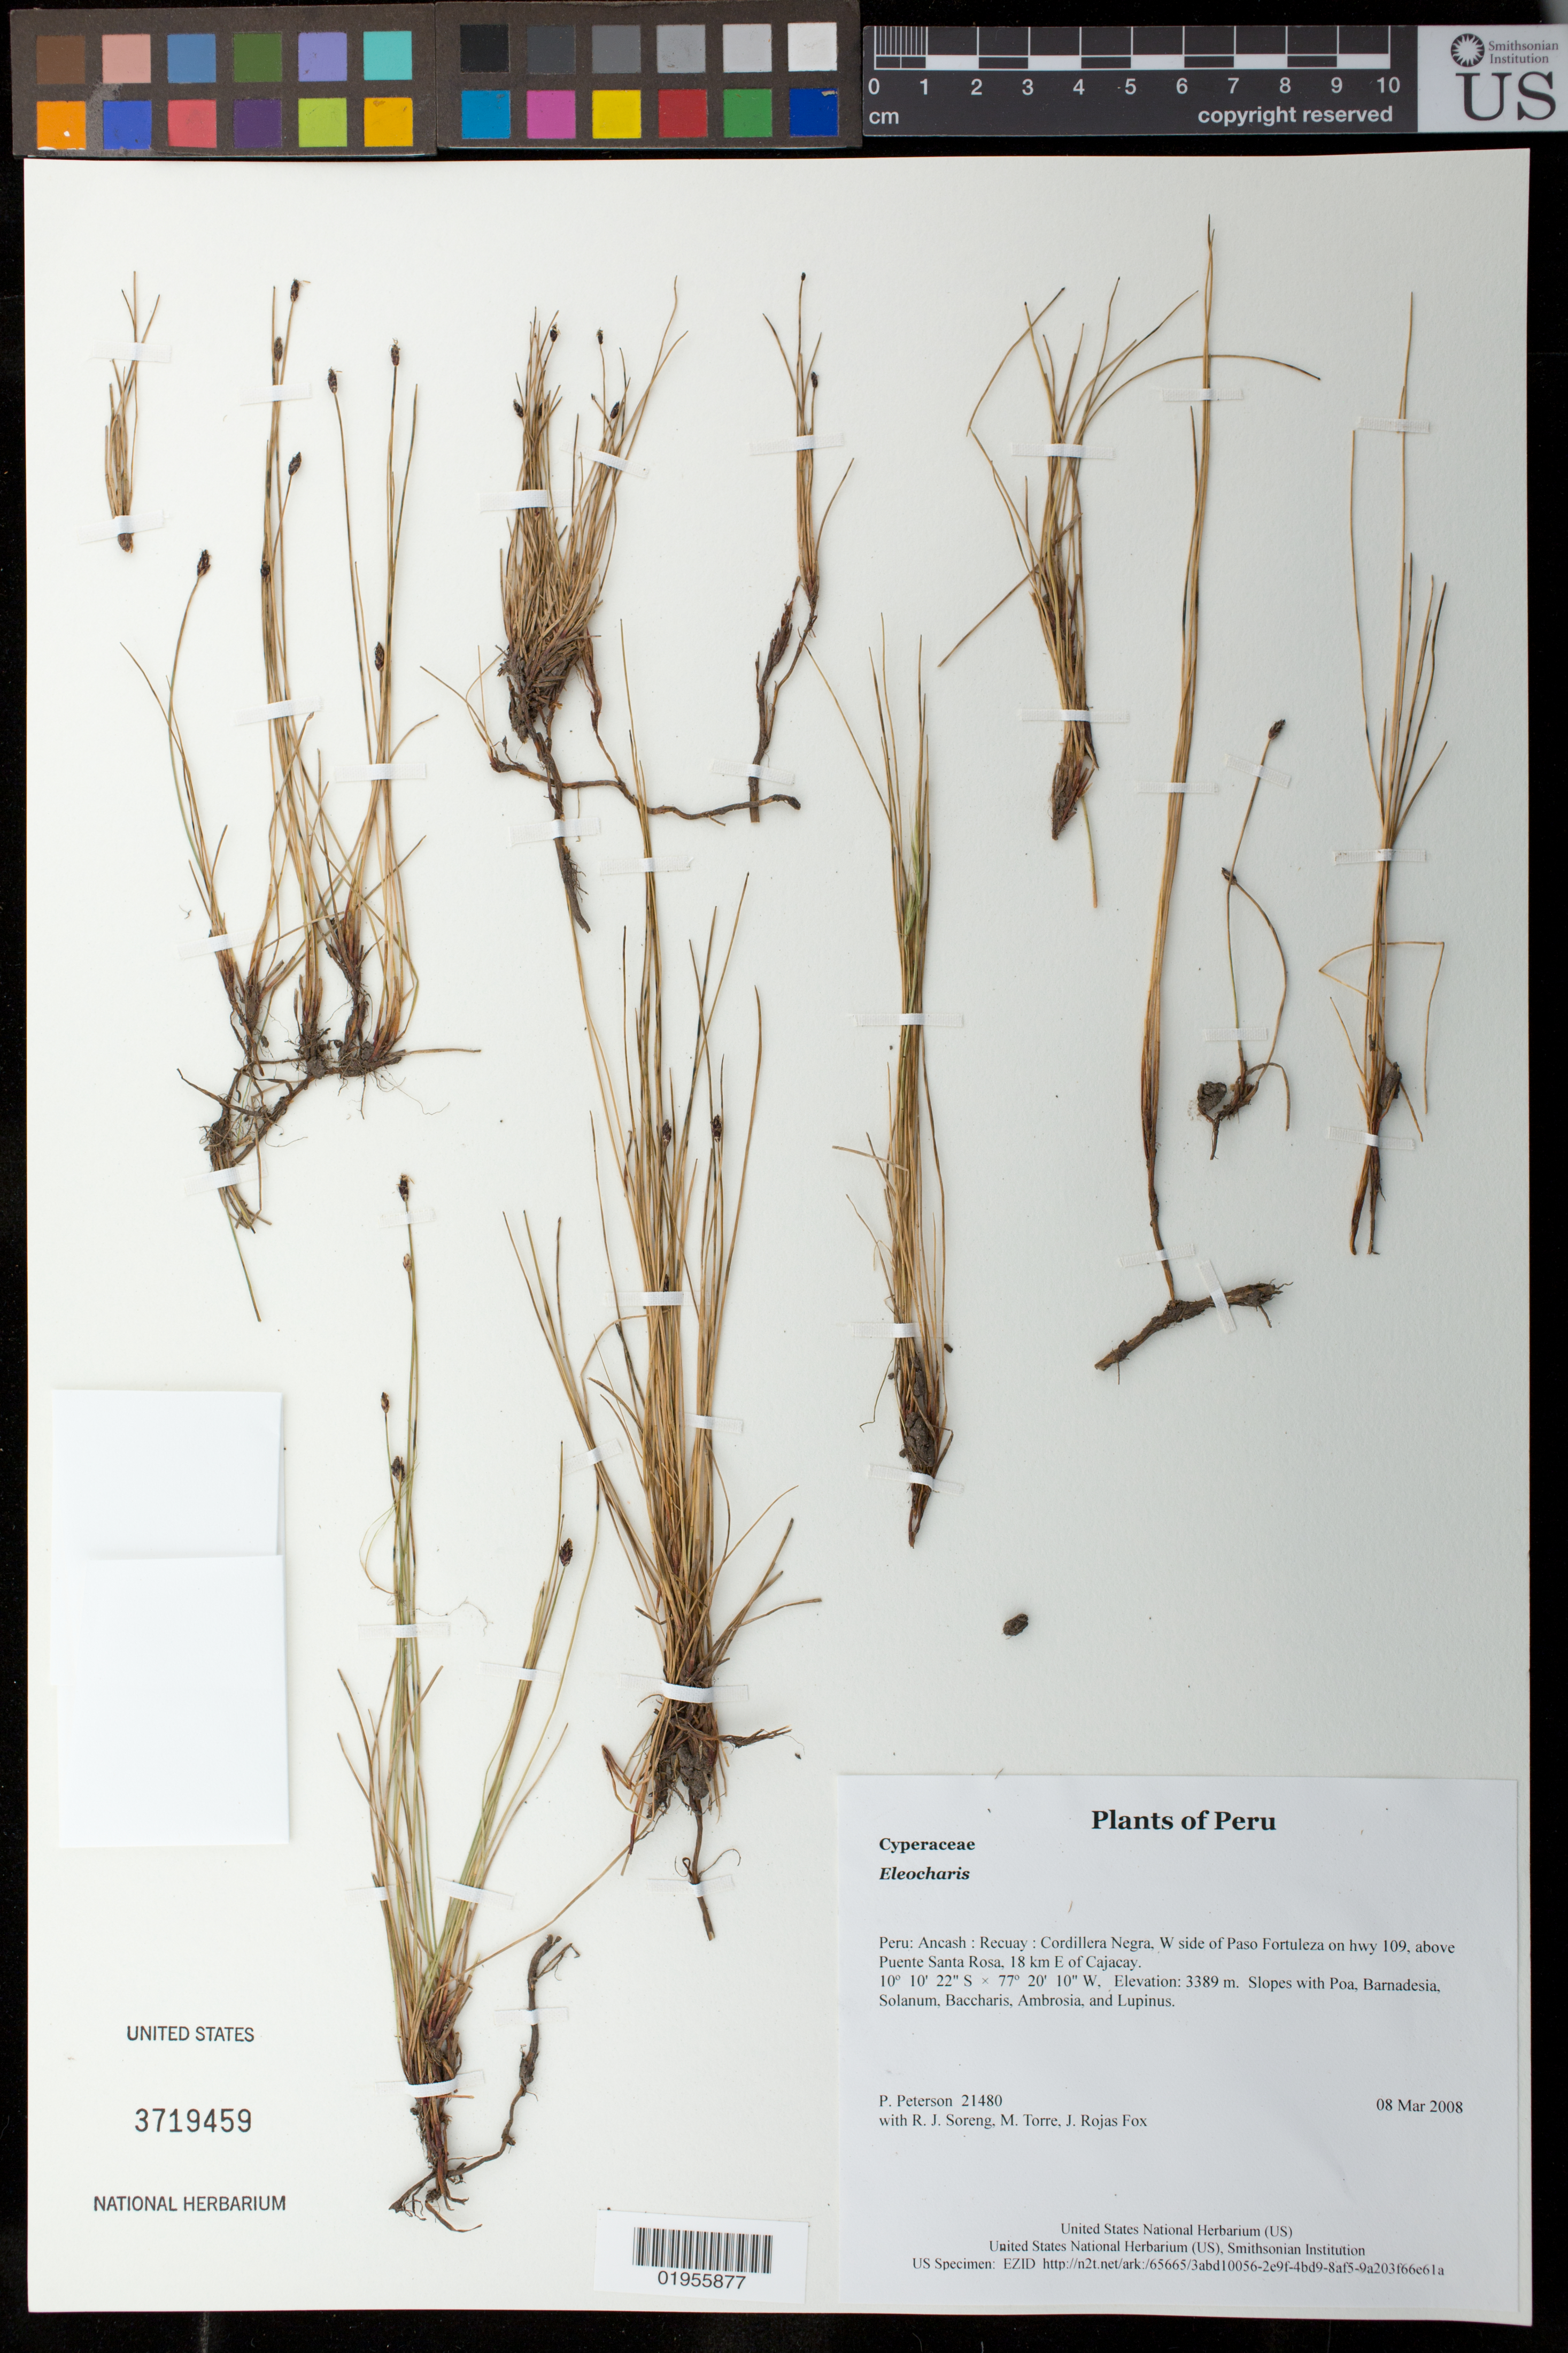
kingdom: Plantae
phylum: Tracheophyta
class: Liliopsida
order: Poales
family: Cyperaceae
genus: Eleocharis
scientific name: Eleocharis sp.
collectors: P. M. Peterson, R. J. Soreng, M. Torre & J. Rojas Fox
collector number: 21480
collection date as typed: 08 Mar 2008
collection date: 2008-03-08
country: Peru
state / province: Ancash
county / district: Recuay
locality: Cordillera Negra, W side of Paso Fortuleza on hwy 109, above Puente Santa Rosa, 18 km E of Cajacay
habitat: Slopes with Poa, Barnadesia, Solanum, Baccharis, Ambrosia, and Lupinus.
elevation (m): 3389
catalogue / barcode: US 3719459